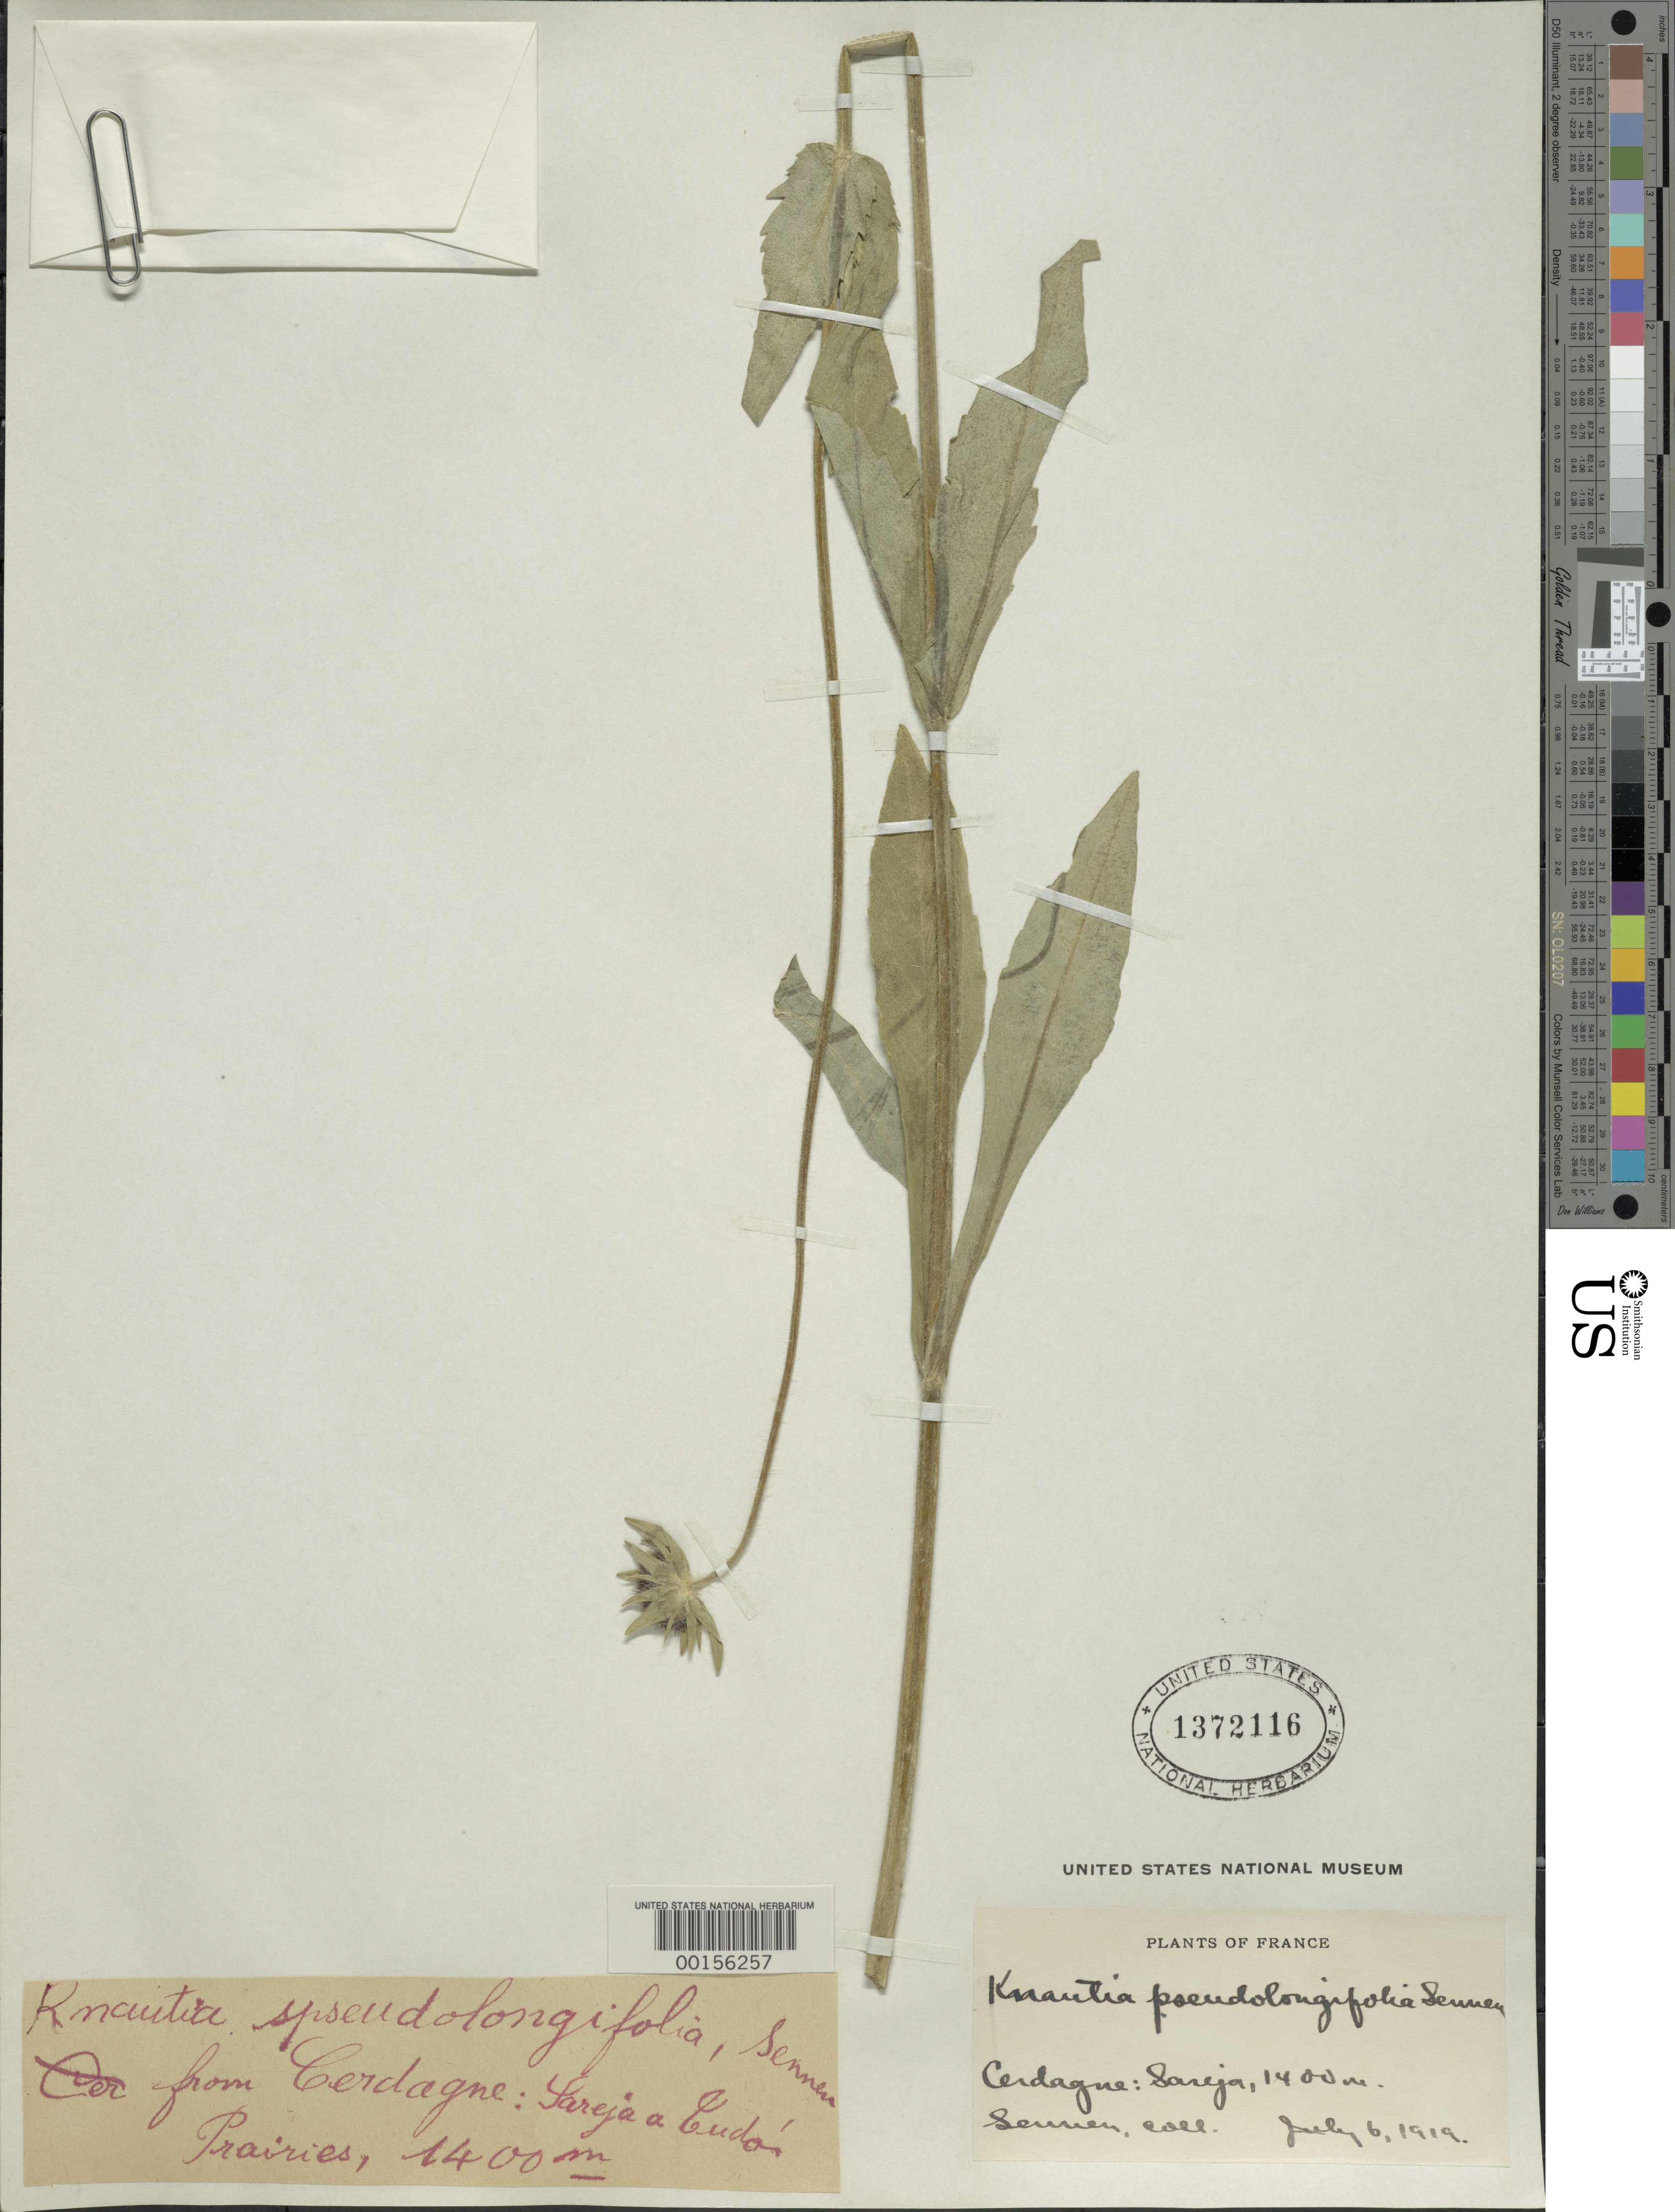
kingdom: Plantae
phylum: Tracheophyta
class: Magnoliopsida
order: Dipsacales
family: Caprifoliaceae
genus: Knautia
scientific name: Knautia pseudolongifolia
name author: Sennen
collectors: E. Sennen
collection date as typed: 06 Jul 1919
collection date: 1919-07-06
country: France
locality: Cerdagne, Sareja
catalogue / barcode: US 1372116